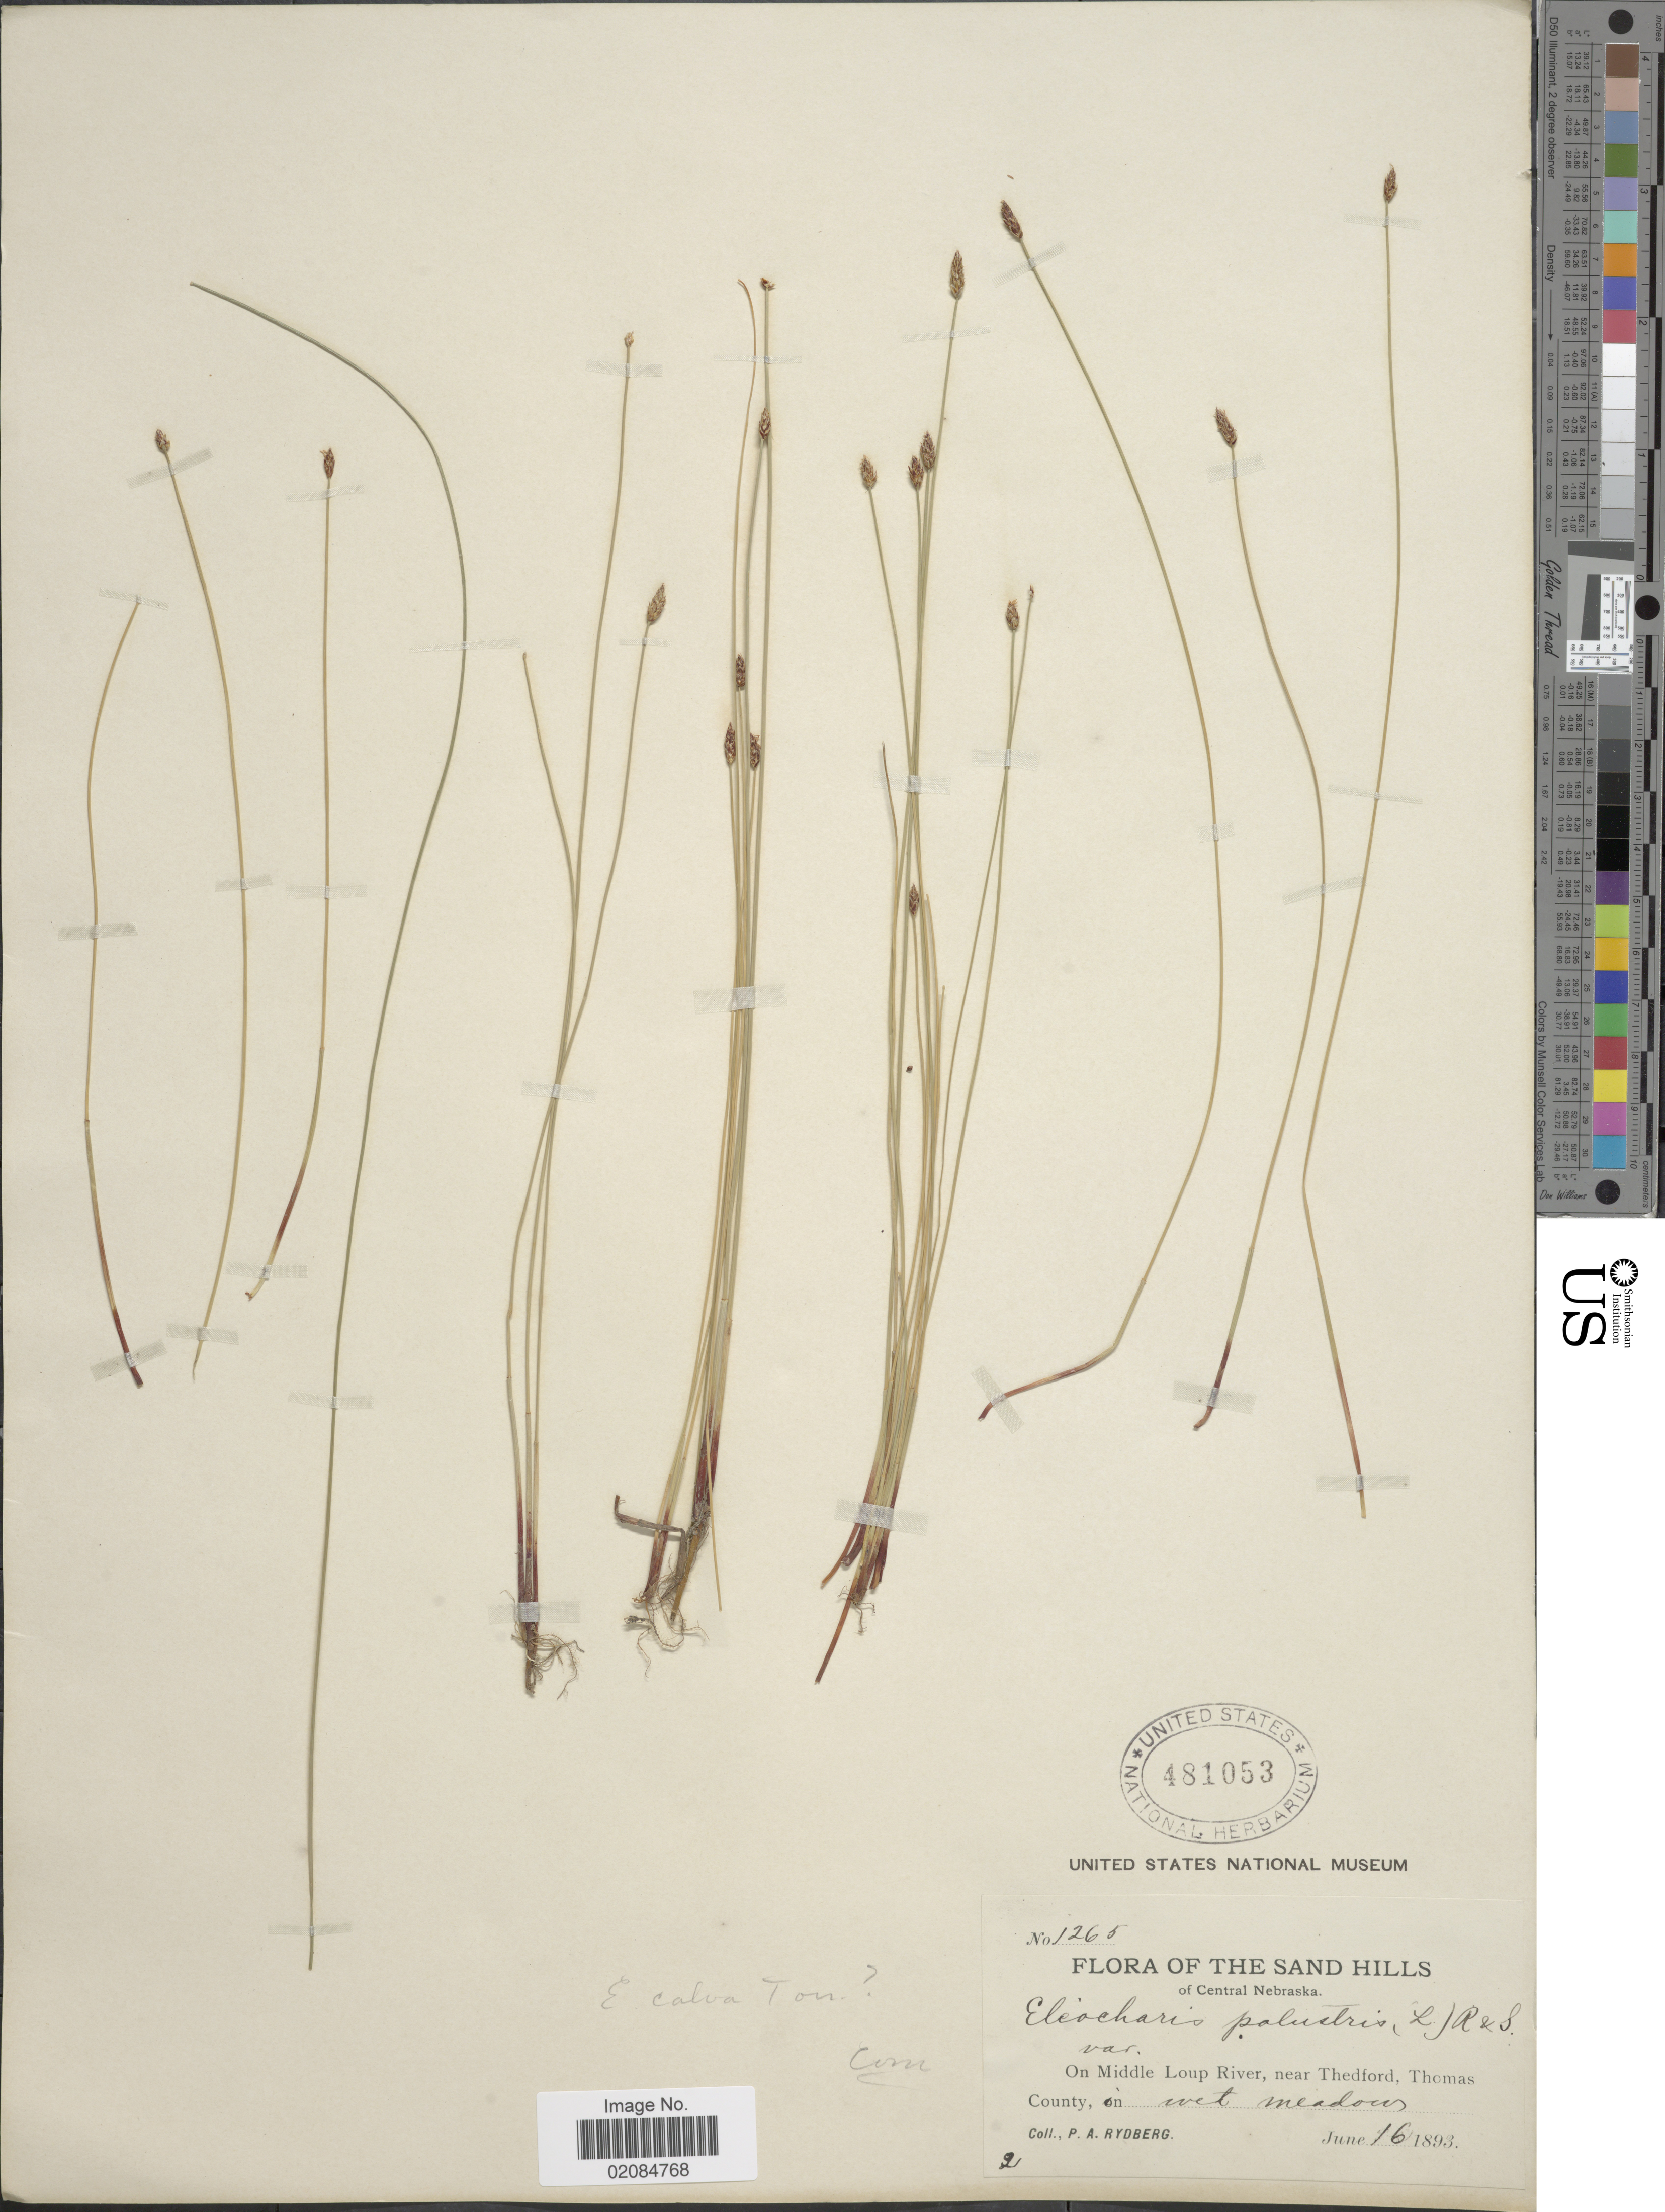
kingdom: Plantae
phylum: Tracheophyta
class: Liliopsida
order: Poales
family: Cyperaceae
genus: Eleocharis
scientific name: Eleocharis palustris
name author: (L.) Roem. & Schult.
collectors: P. A. Rydberg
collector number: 1265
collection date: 1893-06-16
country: United States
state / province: Nebraska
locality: The Sand Hills of Central Nebraska. On Middle Loup River, near thedford, Thomas County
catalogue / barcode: US 481053